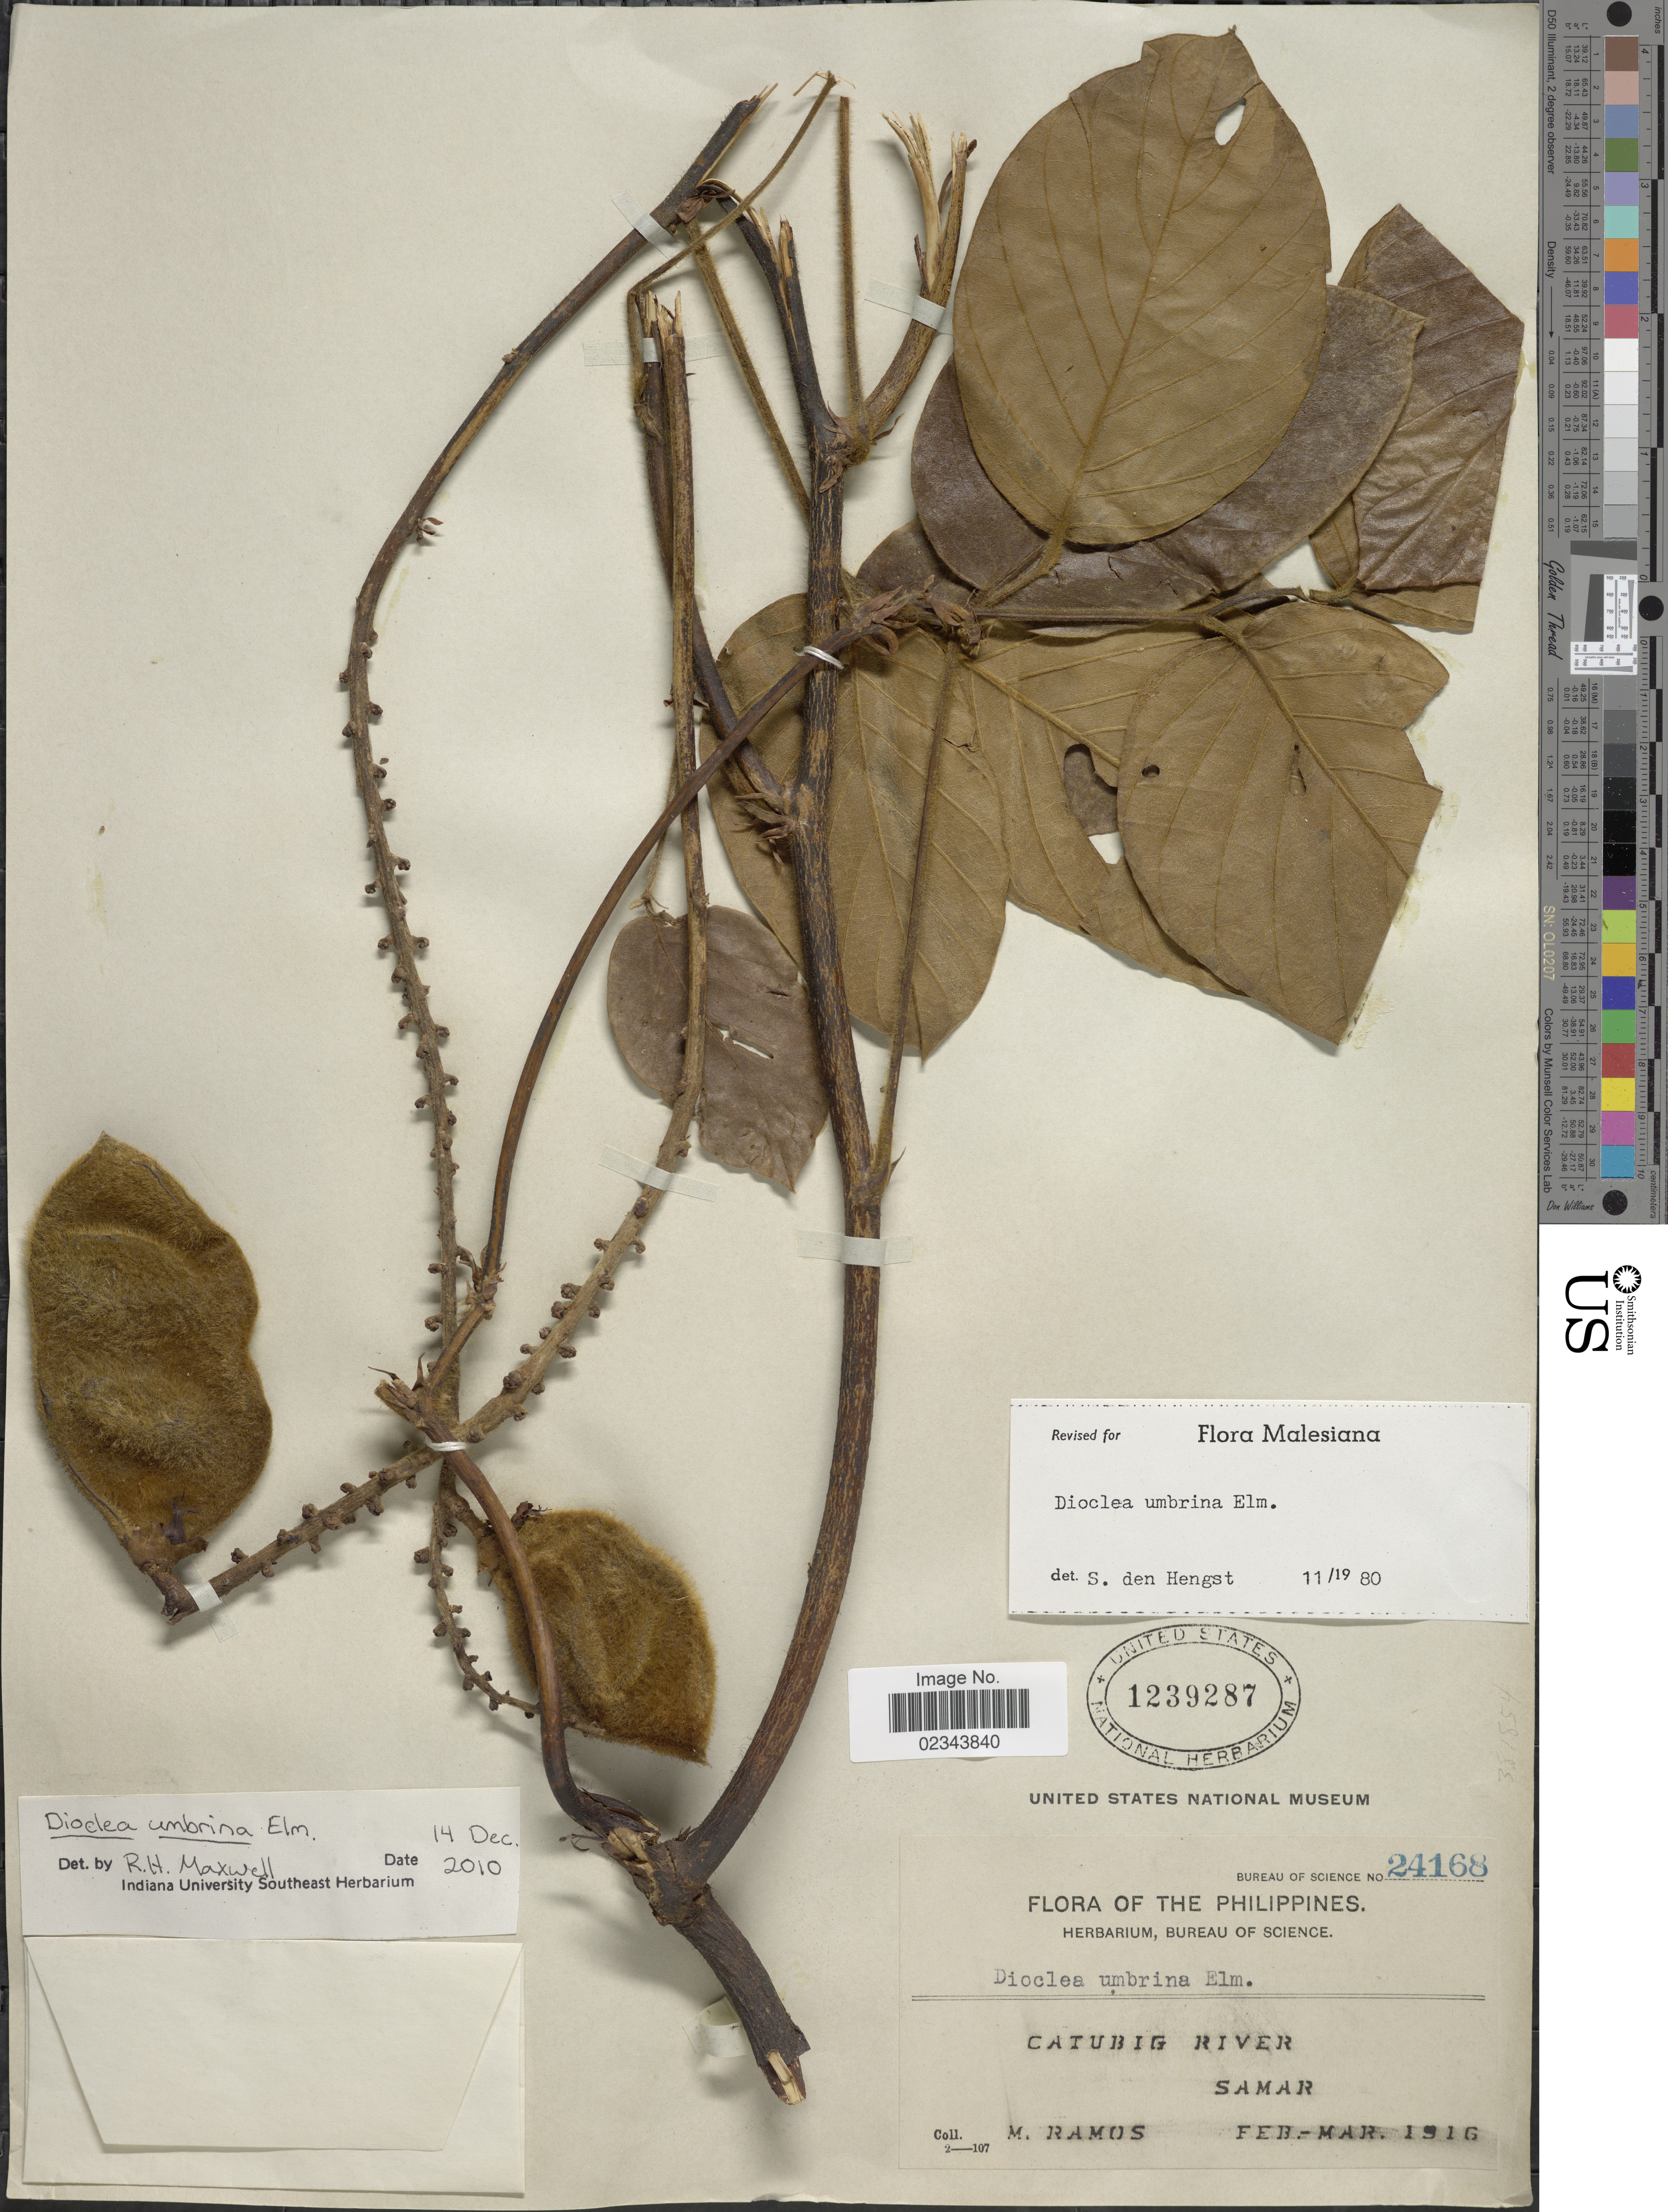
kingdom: Plantae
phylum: Tracheophyta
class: Magnoliopsida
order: Fabales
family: Fabaceae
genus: Macropsychanthus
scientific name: Macropsychanthus umbrinus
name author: (Elmer) L.P. Queiroz & Snak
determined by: Strong, Mark T., (BOT), Smithsonian Institution - National Museum of Natural History (UNITED STATES)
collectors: M. Ramos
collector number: Bureau of Science 24168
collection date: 1916-02/1916-03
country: Philippines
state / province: Eastern Visayas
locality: Catubig River, Samar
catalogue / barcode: US 1239287